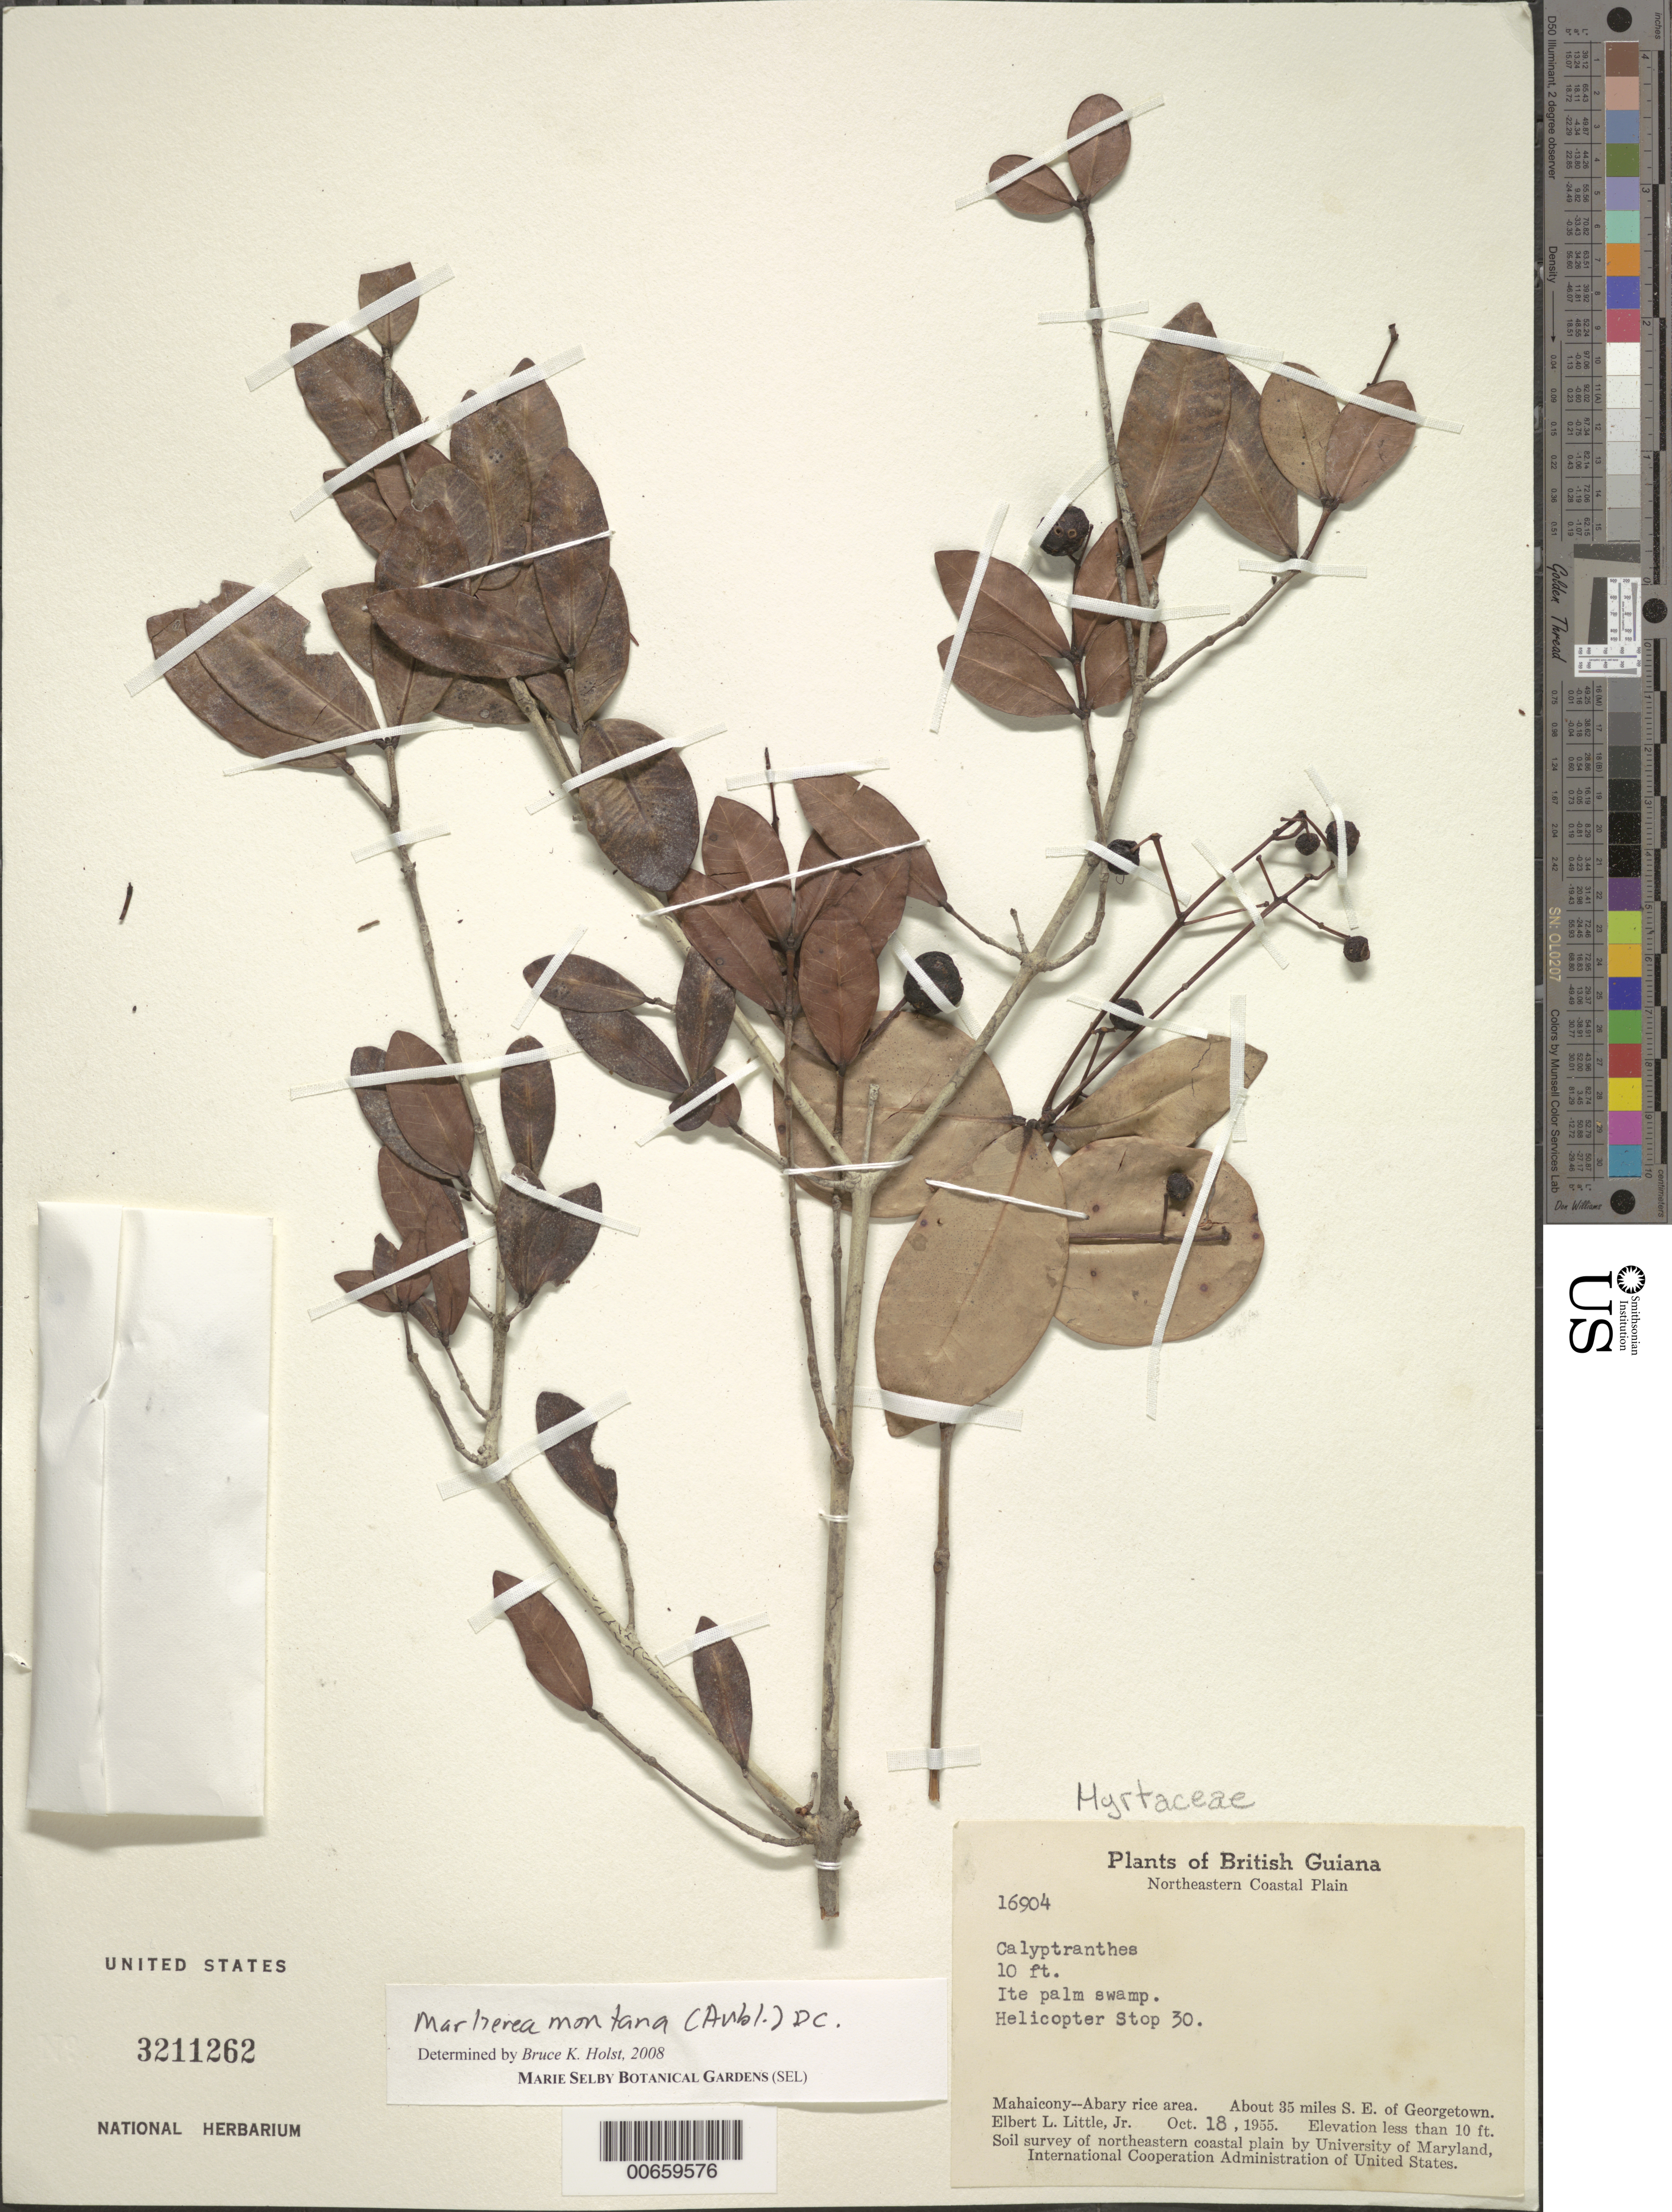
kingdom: Plantae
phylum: Tracheophyta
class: Magnoliopsida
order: Myrtales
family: Myrtaceae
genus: Myrcia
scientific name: Myrcia neomontana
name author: E. Lucas & C.E. Wilson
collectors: E. L. Little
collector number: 16904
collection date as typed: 18-Oct-55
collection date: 1955-10-18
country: Guyana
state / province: Mahaica-Berbice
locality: Mahaicony-Abary rice area, E bank Demerara R., about 35 mi. SE of Georgetown; Helicopter Stop 30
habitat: Ite palm swamp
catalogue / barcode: US 3211262